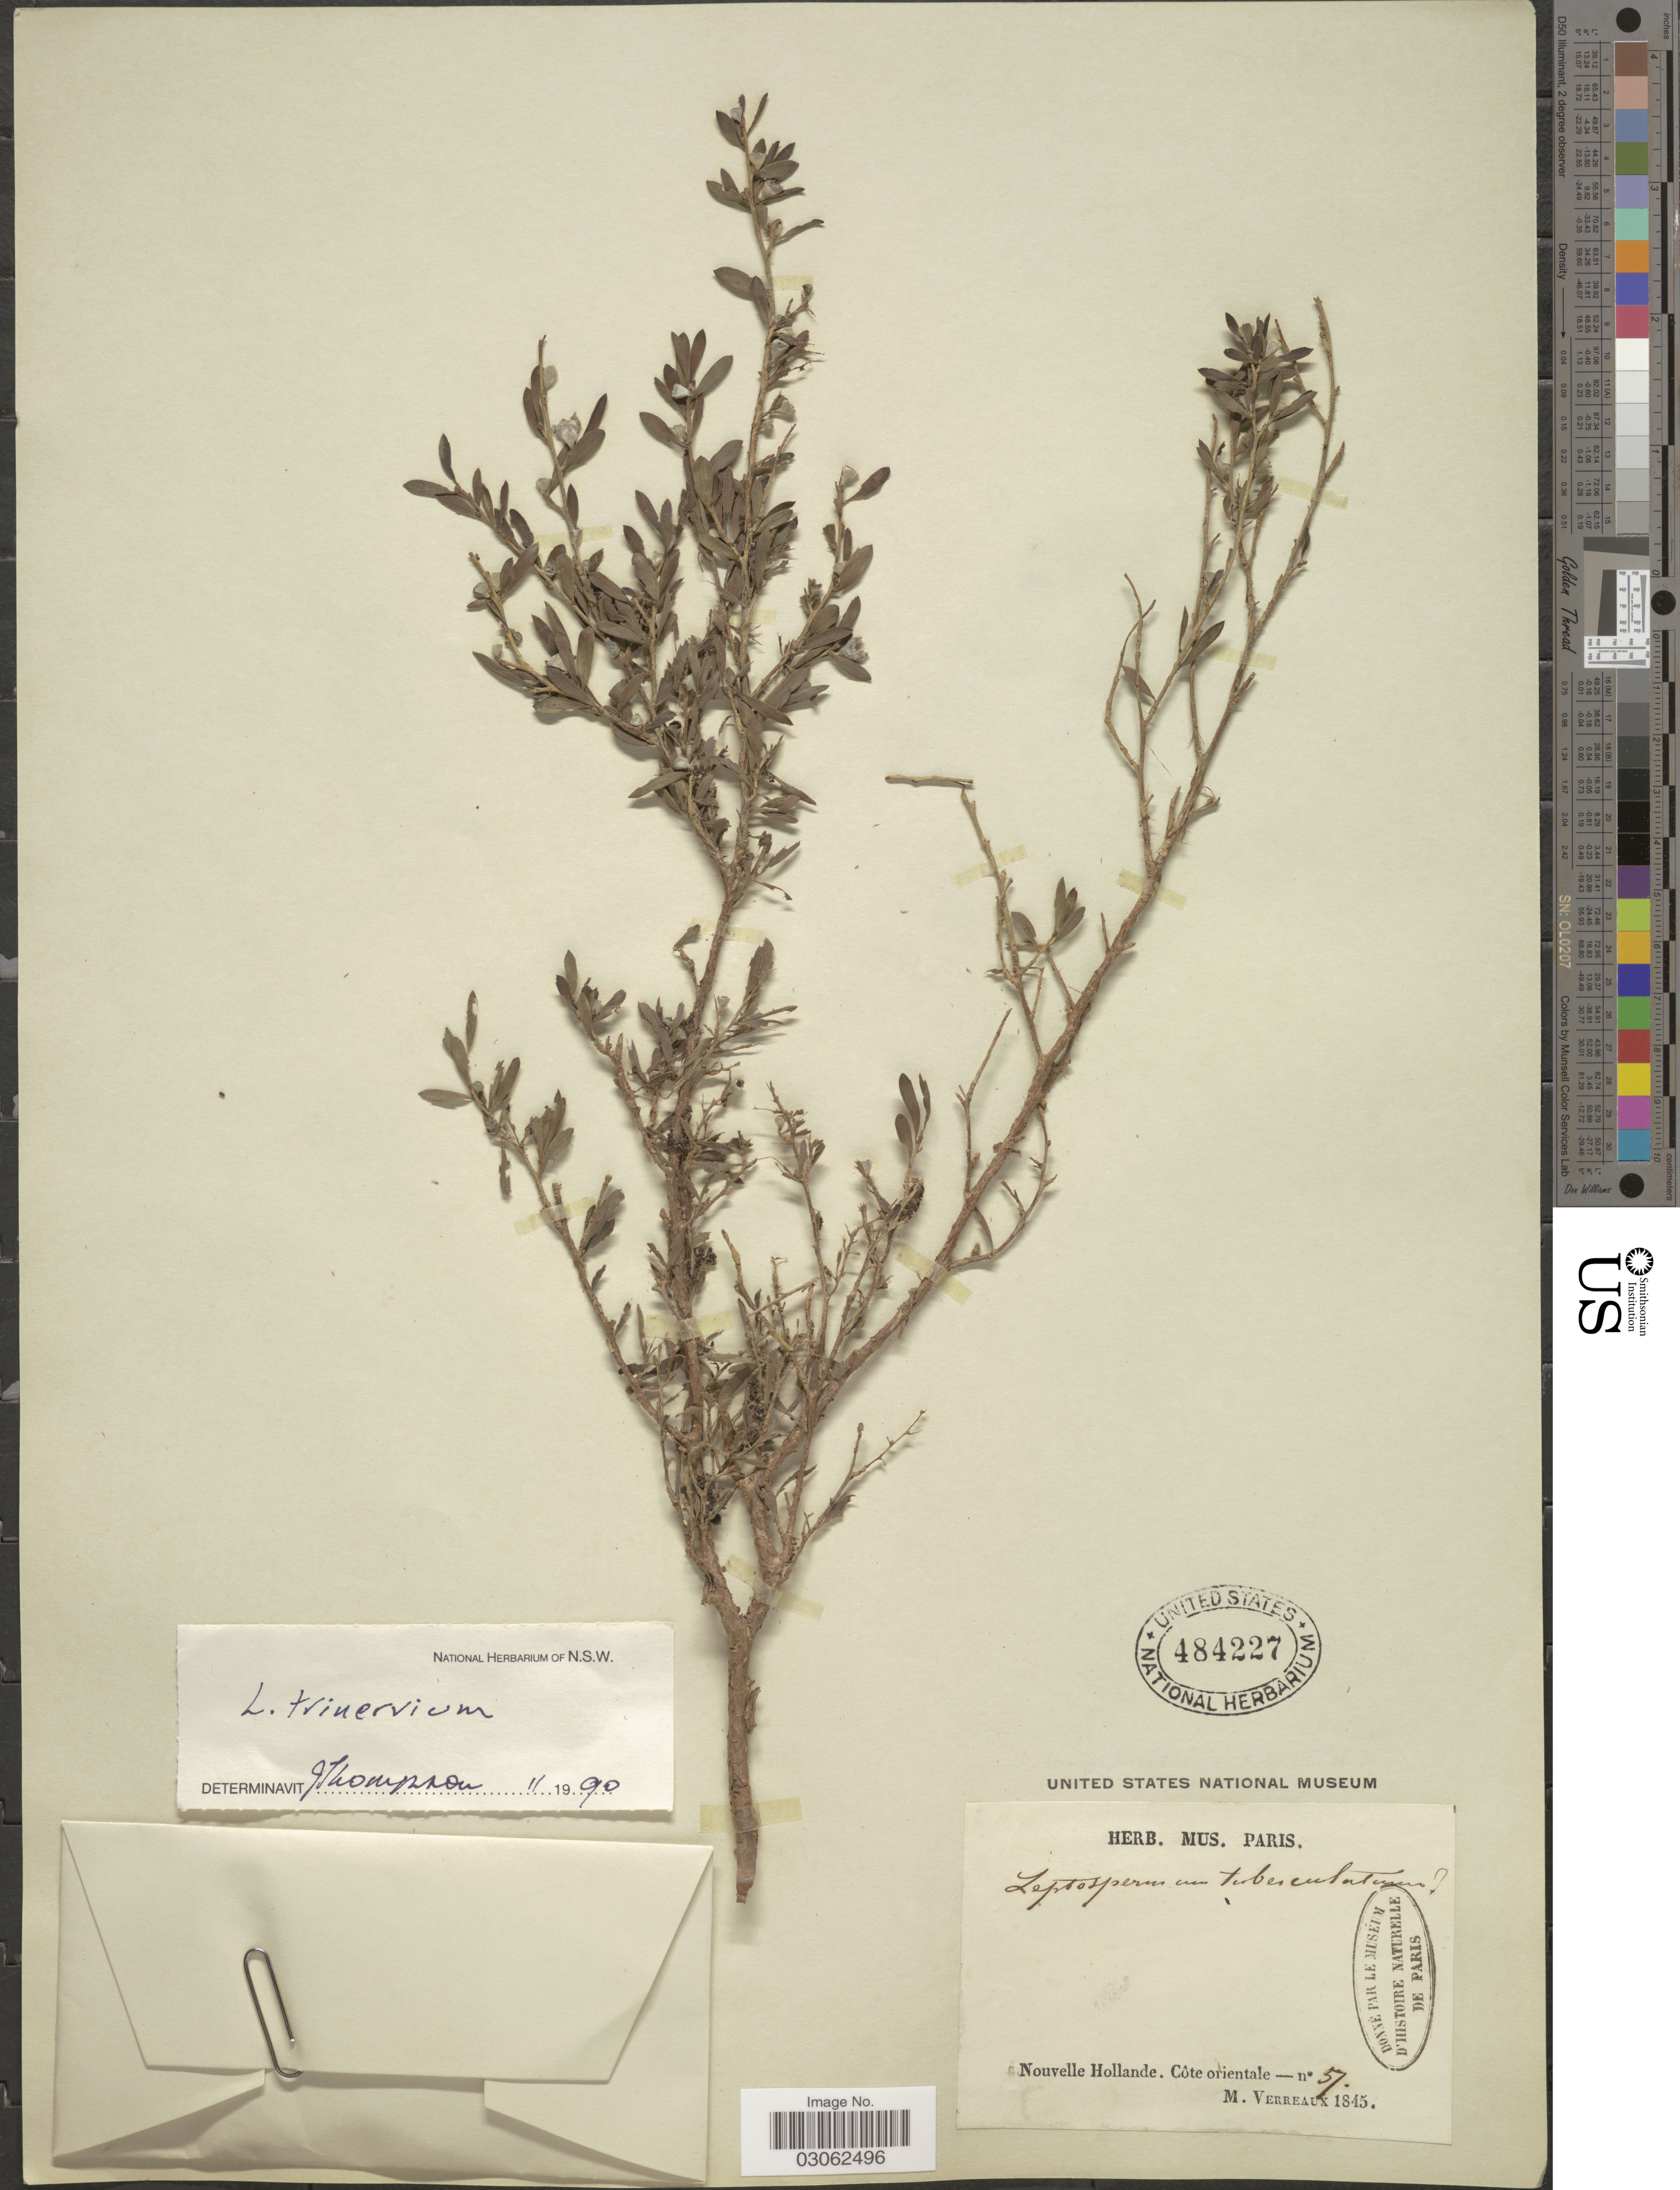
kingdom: Plantae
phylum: Tracheophyta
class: Magnoliopsida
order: Myrtales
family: Myrtaceae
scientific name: Gaudium trinervium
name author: (J. White) P.G. Wilson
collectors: M. Verreaux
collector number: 57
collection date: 1845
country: Australia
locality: Nouvelle Hollande. Côte orientale.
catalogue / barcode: US 484227